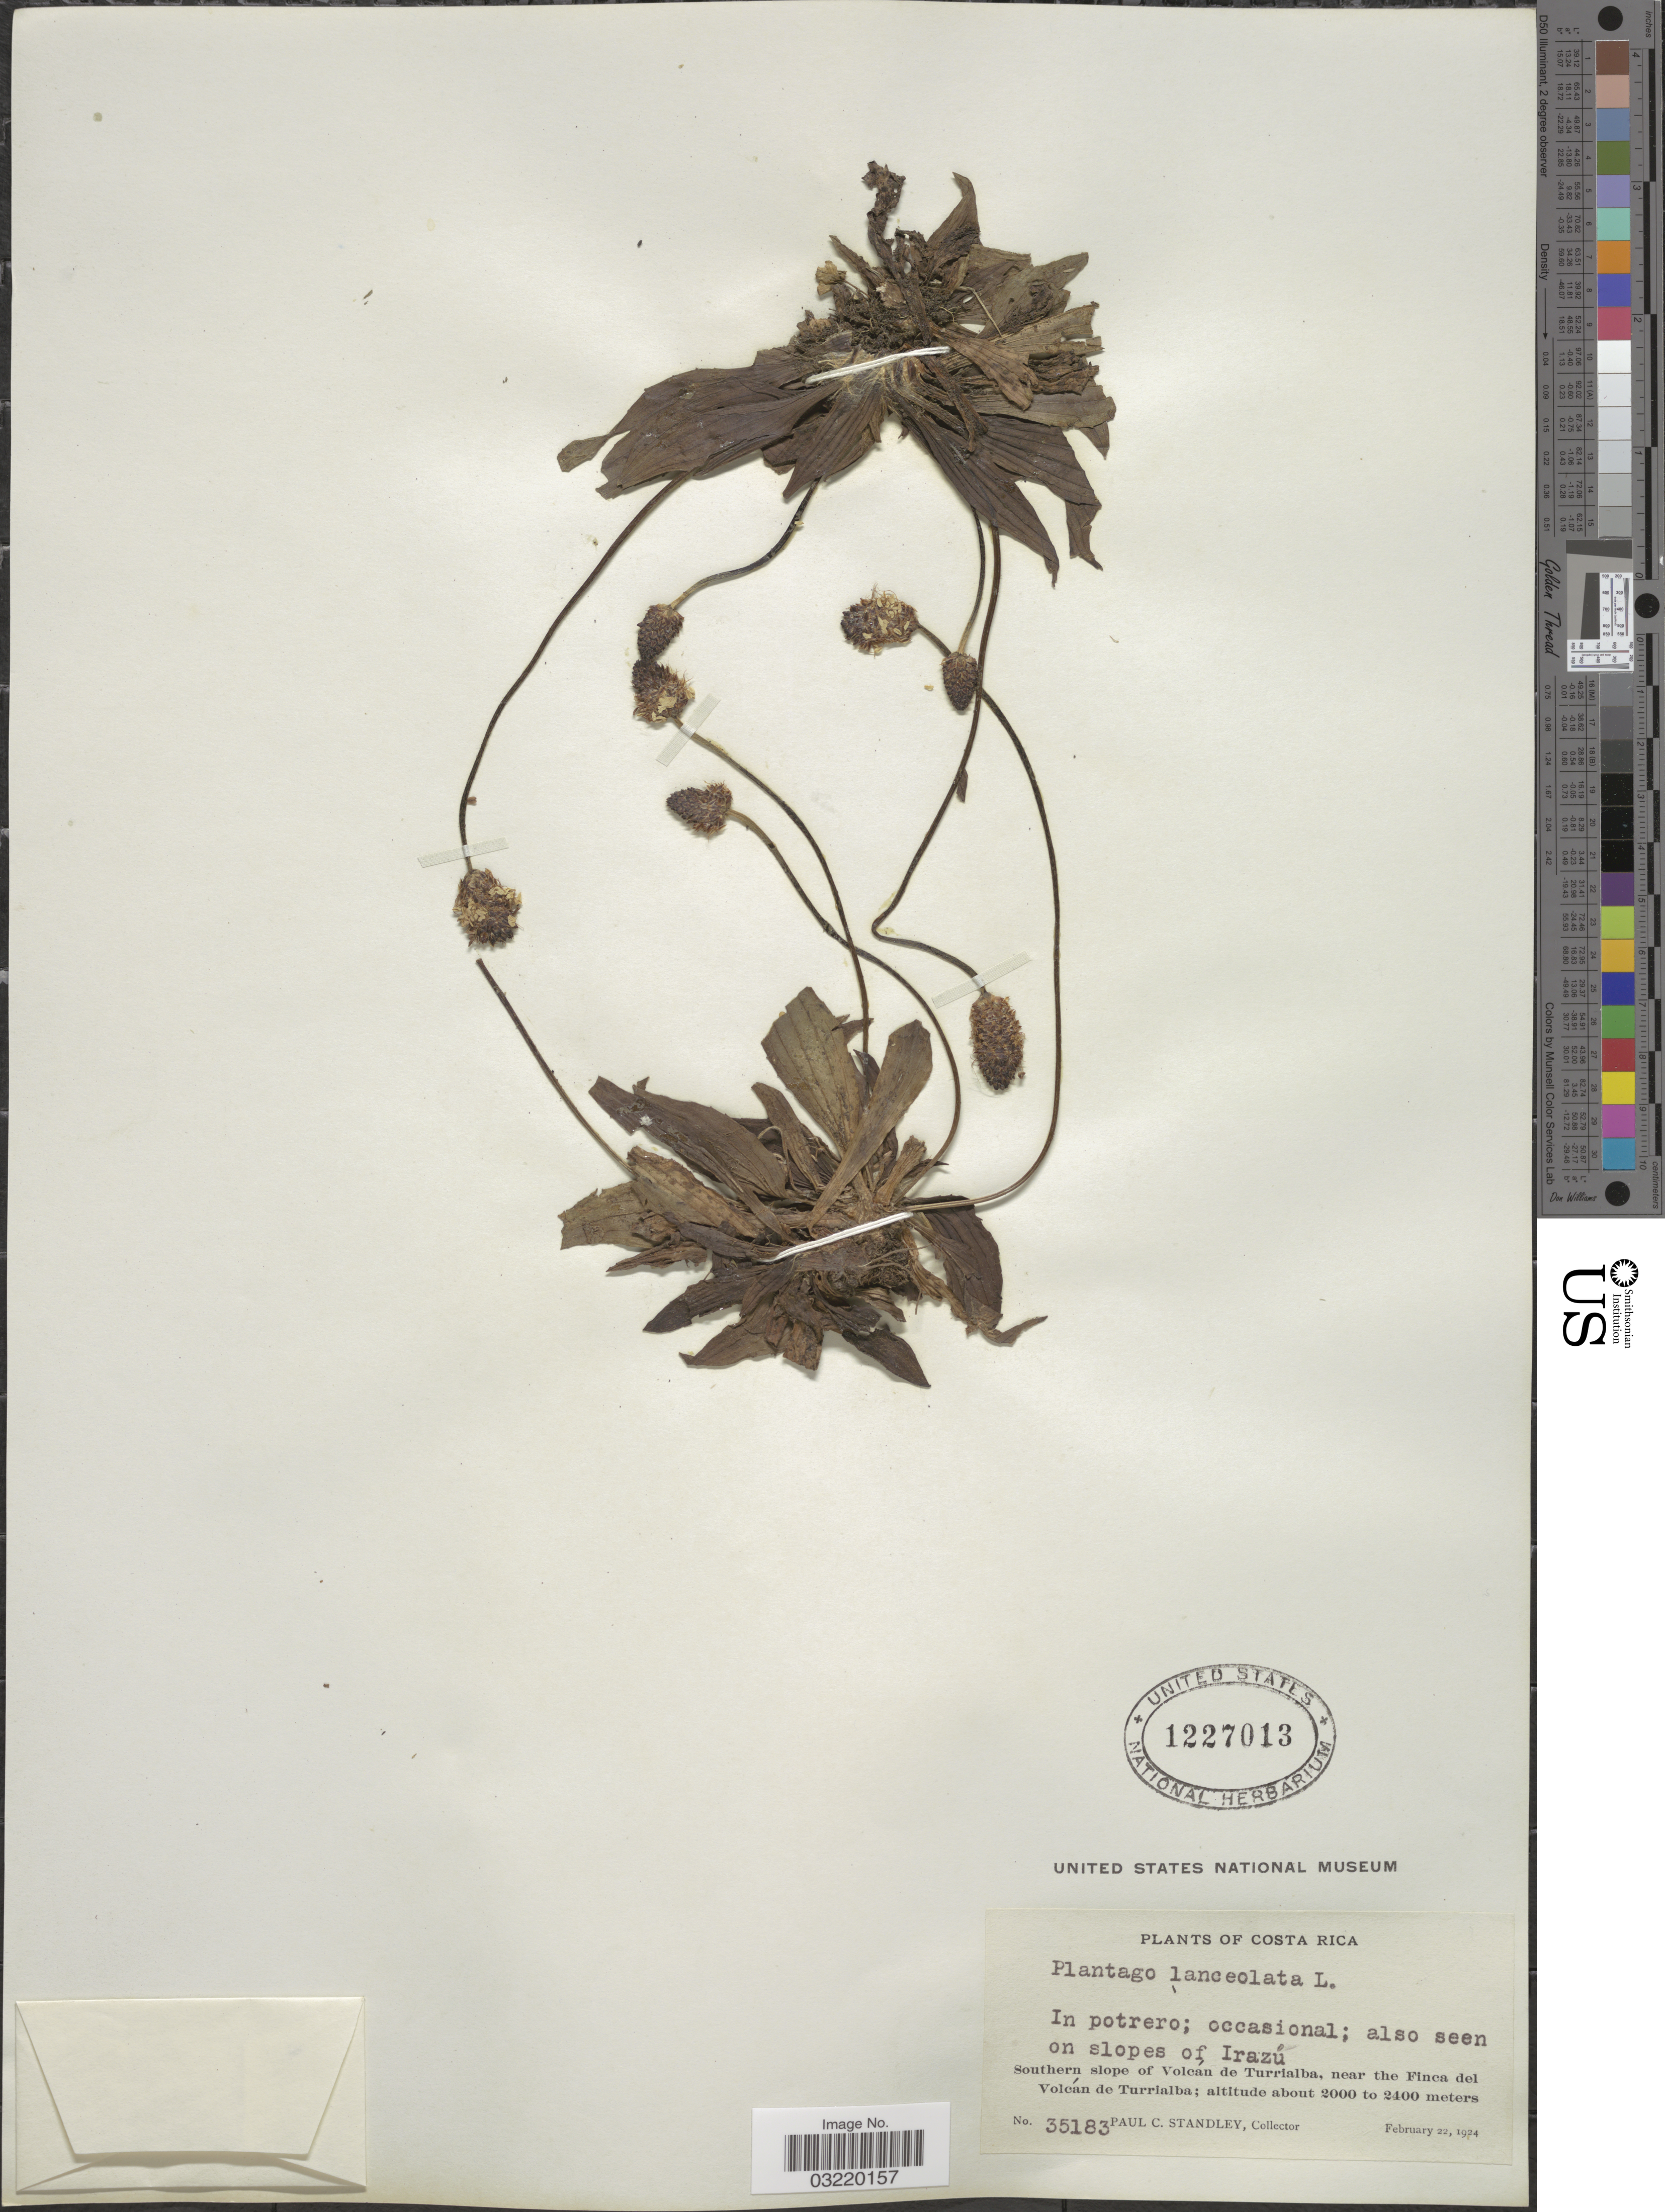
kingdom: Plantae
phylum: Tracheophyta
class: Magnoliopsida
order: Lamiales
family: Plantaginaceae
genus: Plantago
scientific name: Plantago lanceolata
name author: L.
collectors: P. C. Standley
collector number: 35183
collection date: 1924-02-22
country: Costa Rica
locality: Also seen on slopes of Irazú. Southern slope of Volcán de Turrialba, near the Finca del Volcán de Turrialba.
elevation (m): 2000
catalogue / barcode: US 1227013